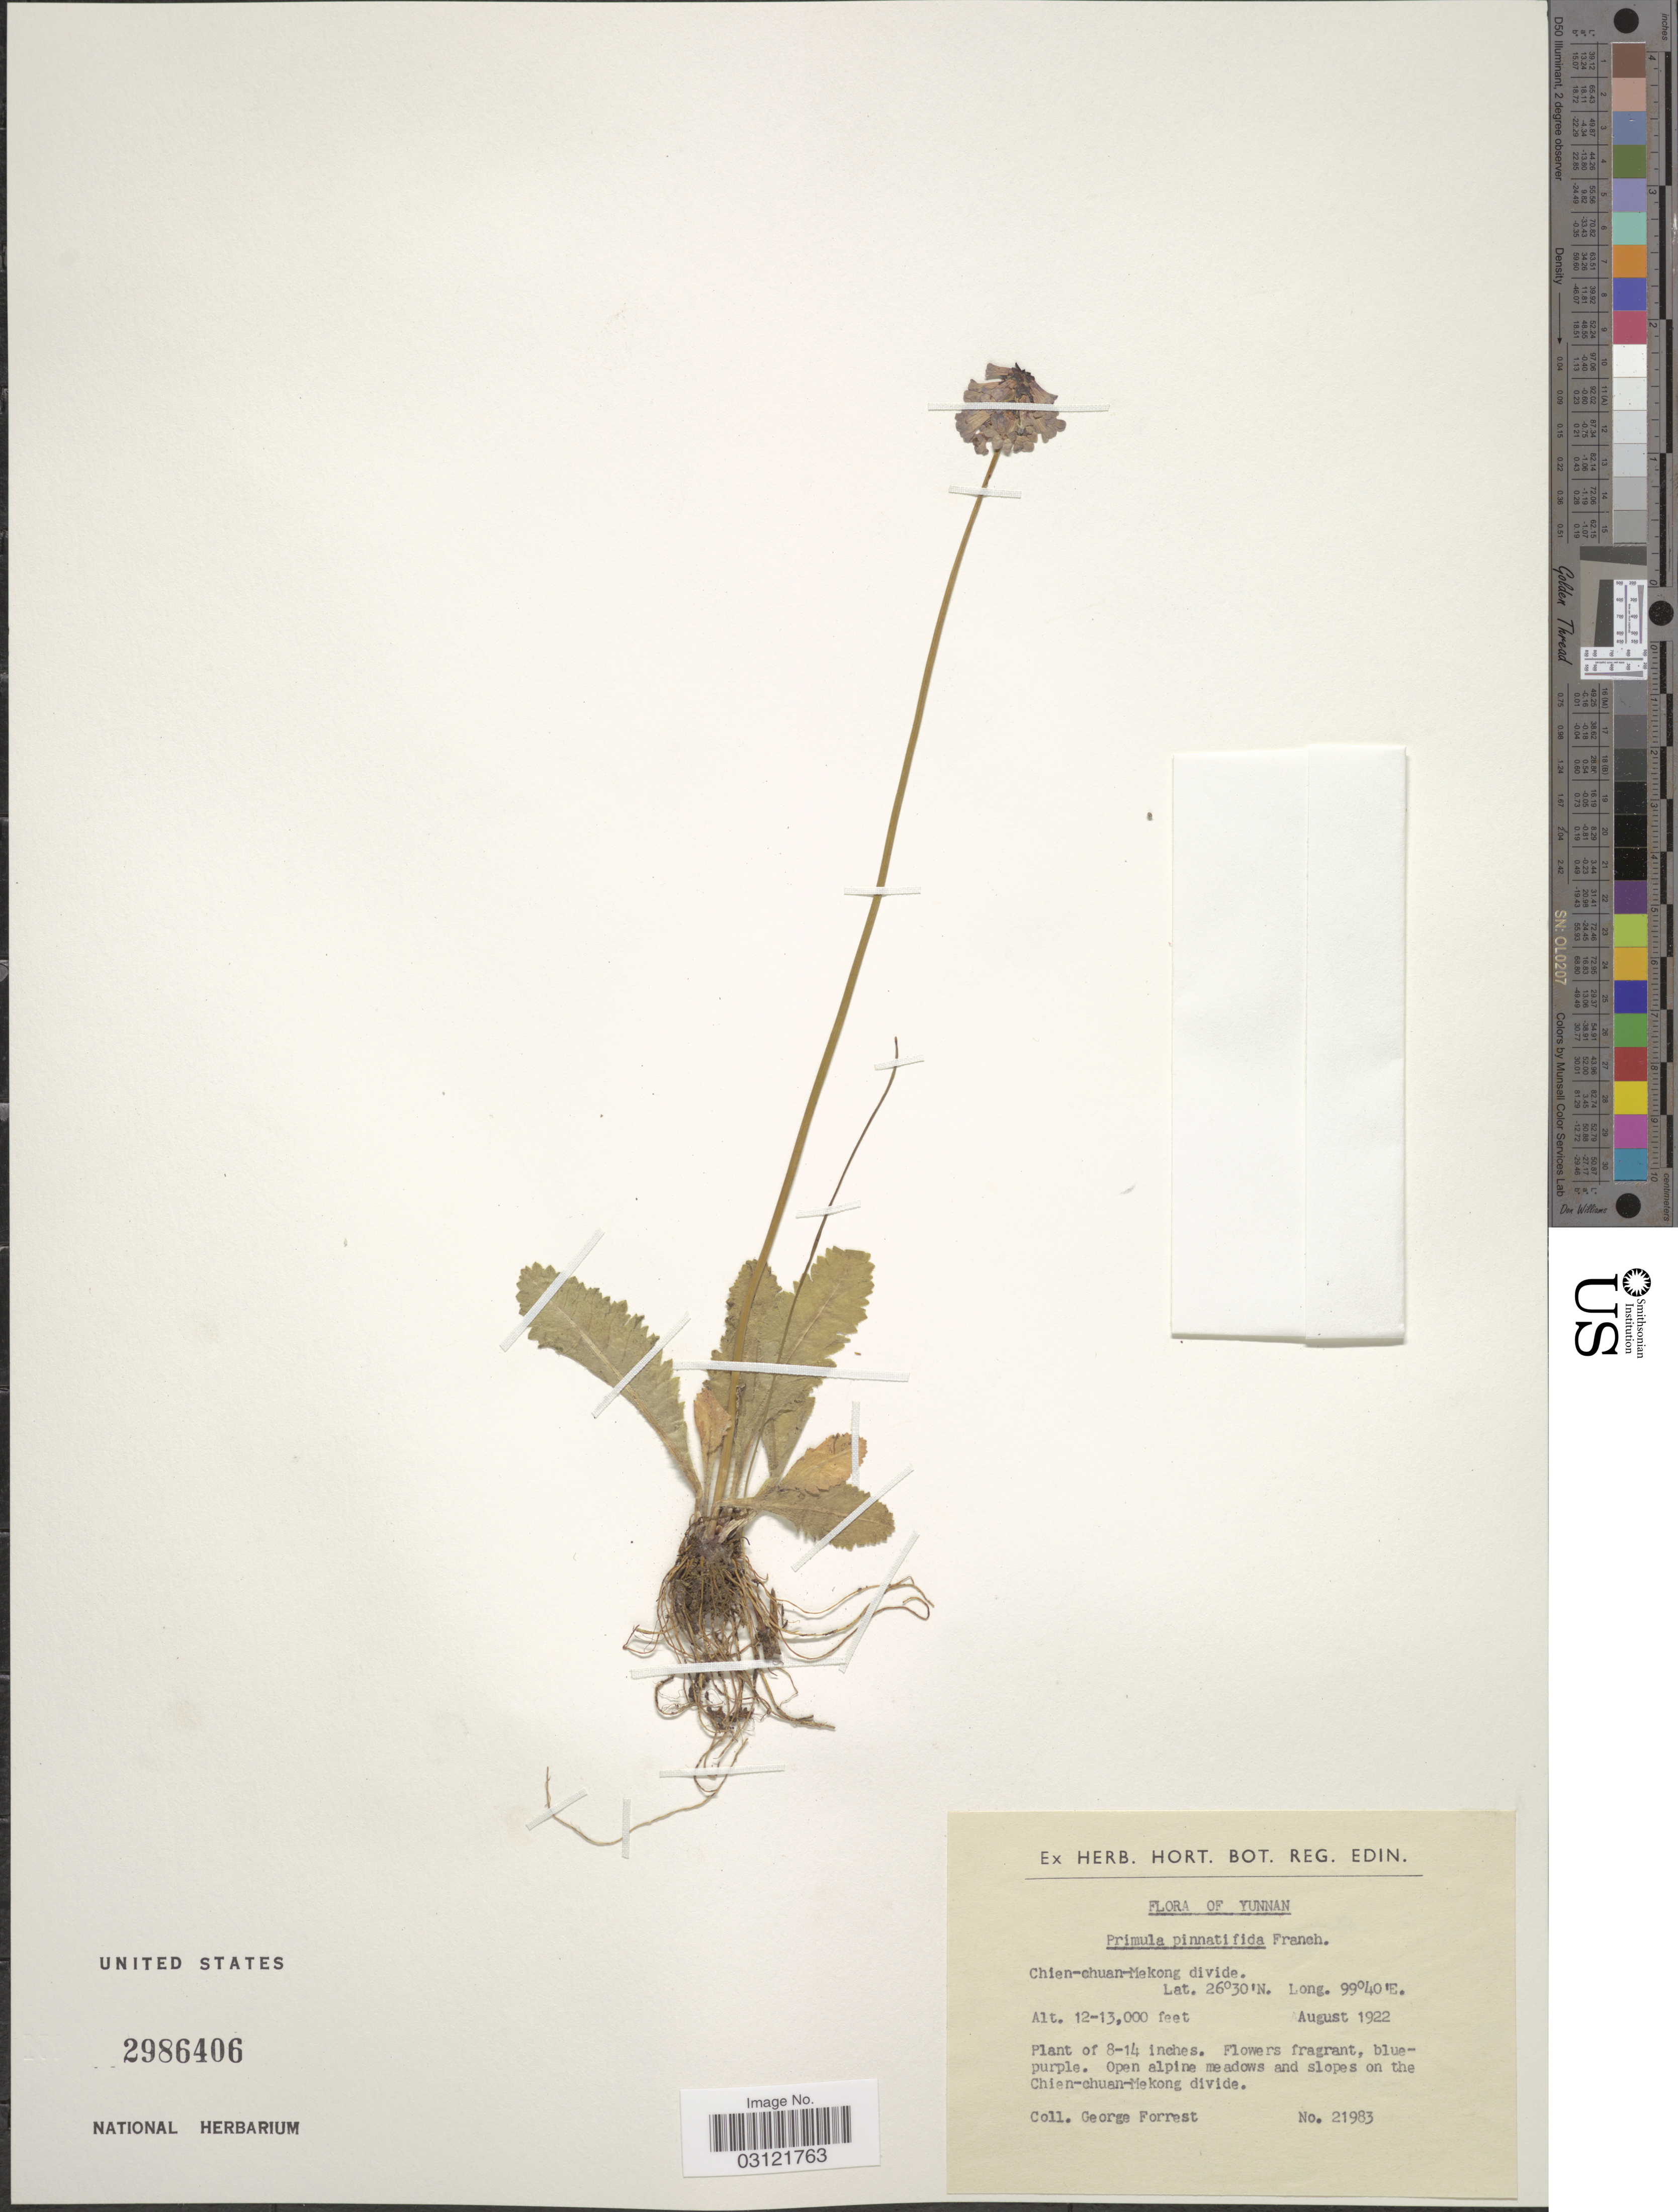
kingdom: Plantae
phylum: Tracheophyta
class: Magnoliopsida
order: Ericales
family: Primulaceae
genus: Primula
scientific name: Primula pinnatifida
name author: Franch.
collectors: G. Forrest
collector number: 21983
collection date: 1922-08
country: China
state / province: Yunnan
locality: Chien-chuan - Mekong divide.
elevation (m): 3658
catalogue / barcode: US 2986406